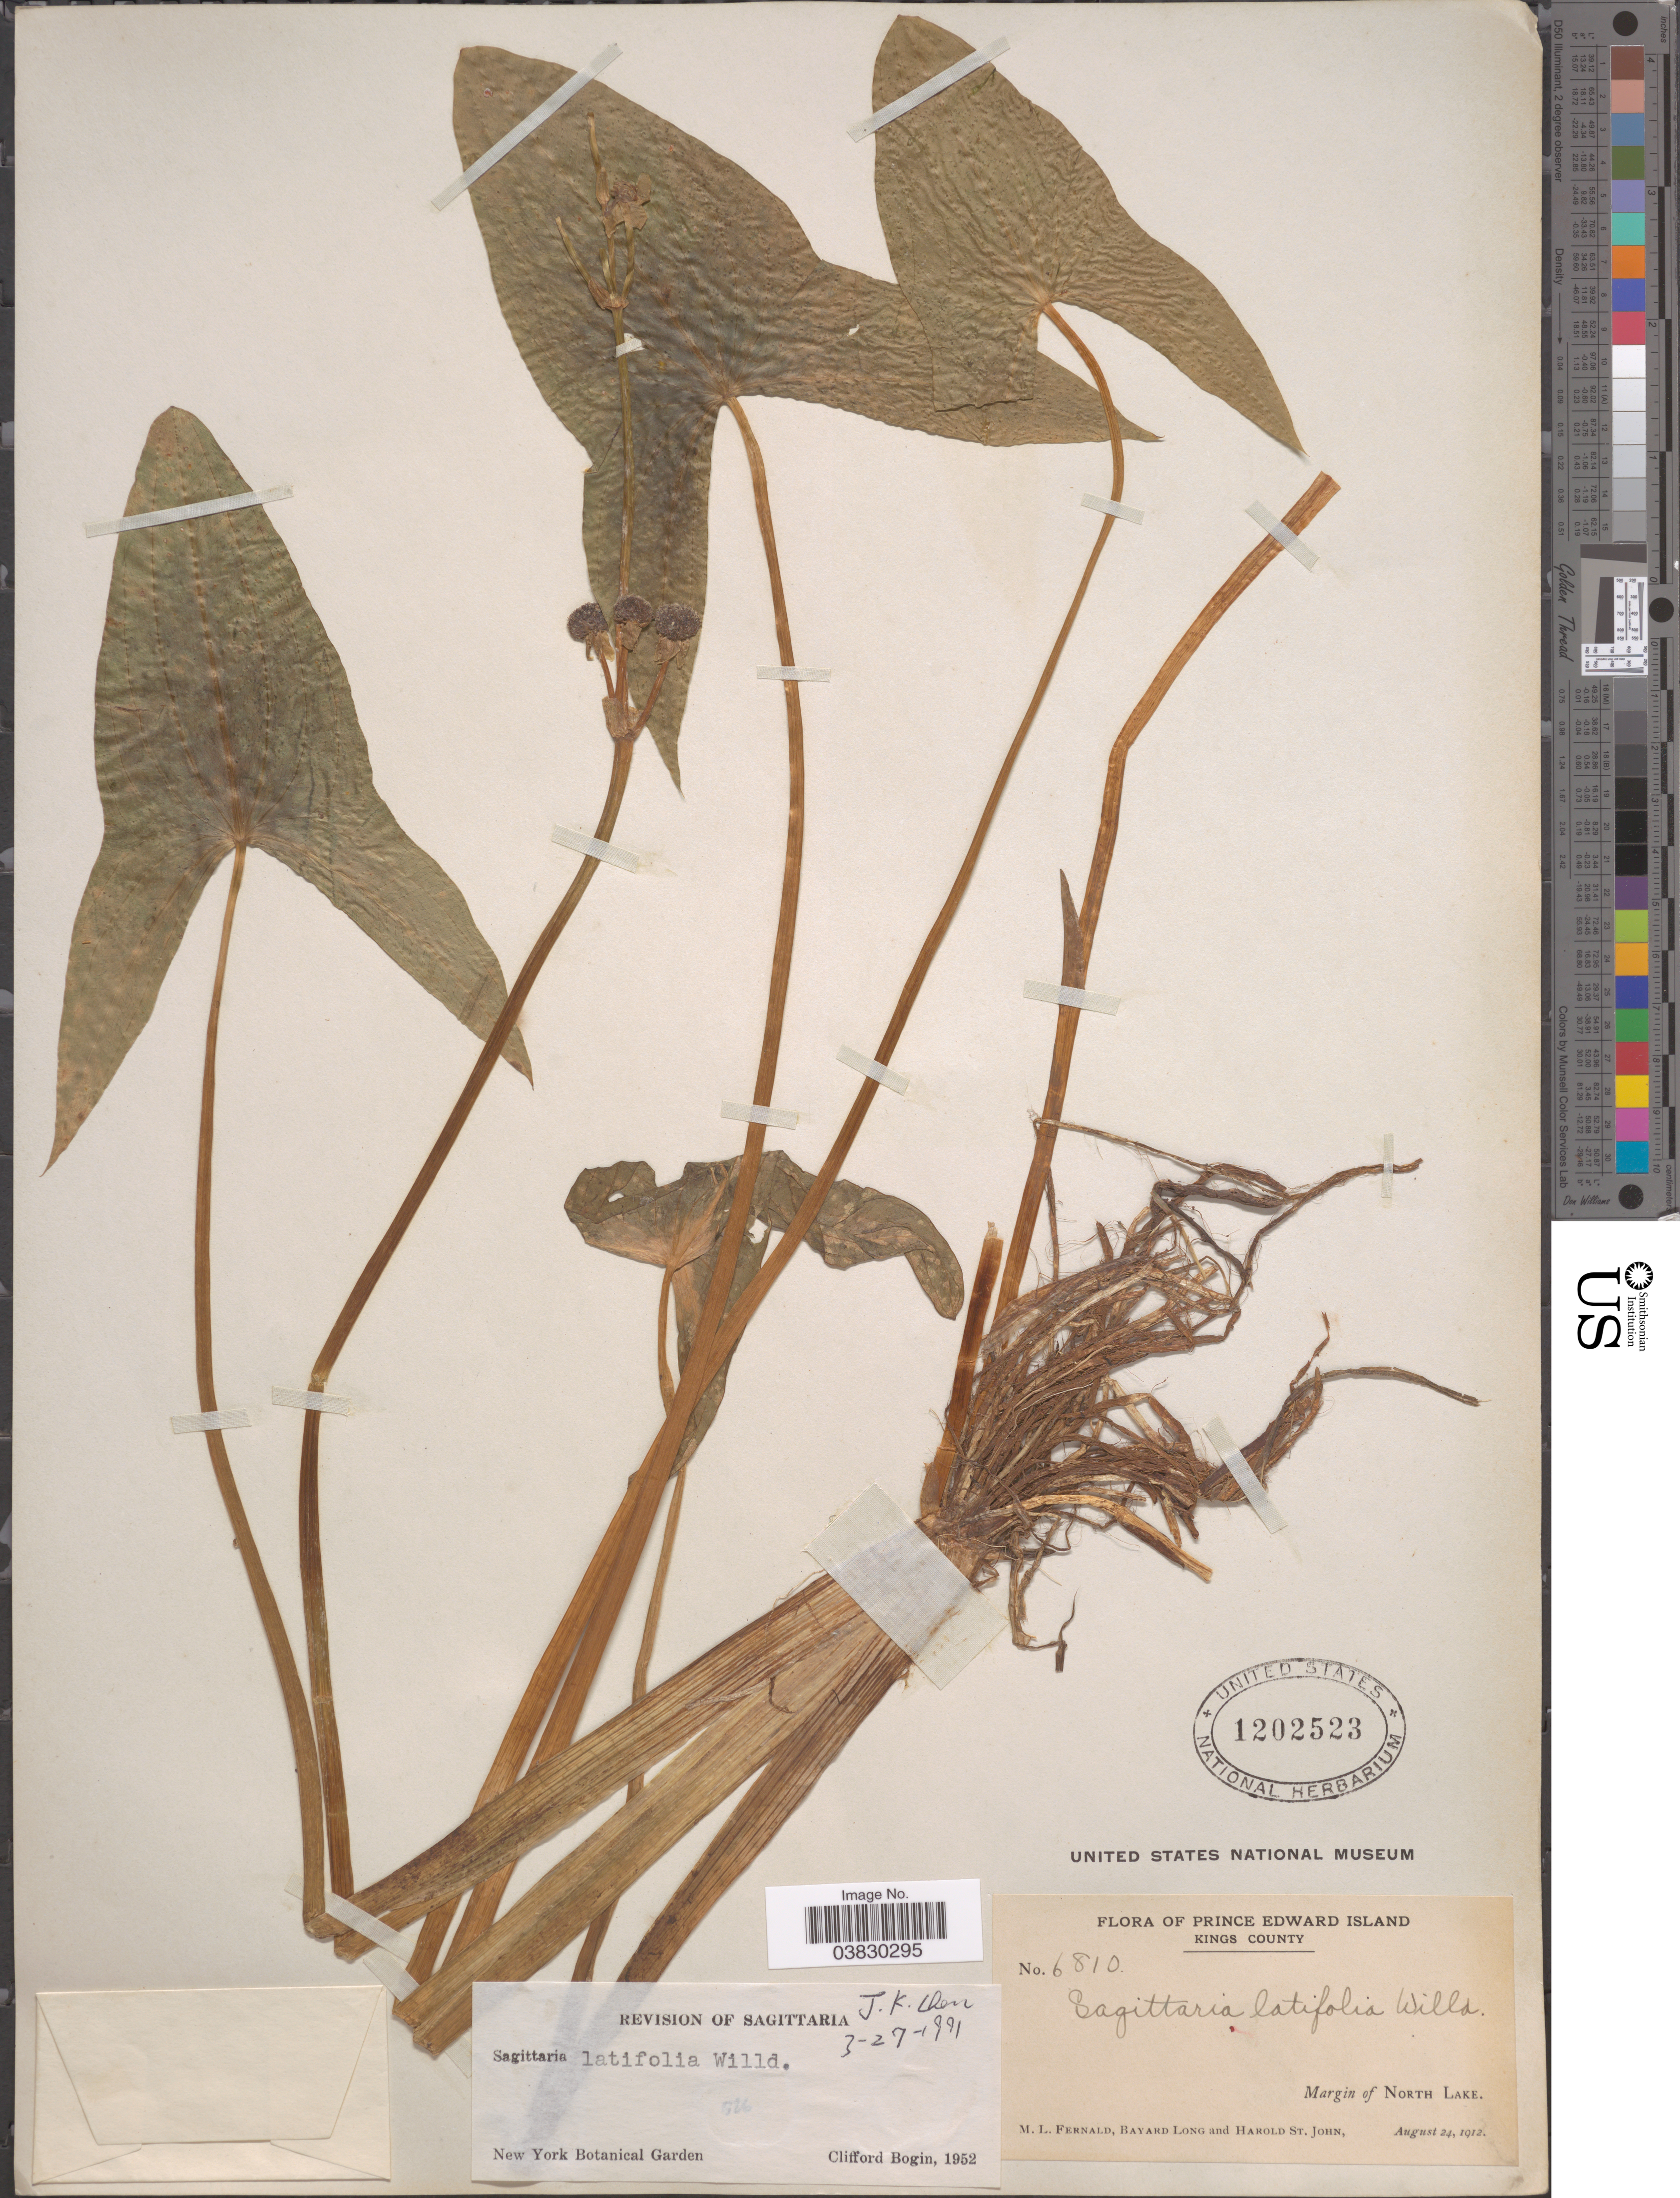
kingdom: Plantae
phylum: Tracheophyta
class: Liliopsida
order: Alismatales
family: Alismataceae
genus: Sagittaria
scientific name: Sagittaria latifolia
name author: Willd.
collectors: M. L. Fernald, B. Long & H. St. John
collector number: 6810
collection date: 1912-08-24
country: Canada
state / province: Prince Edward Island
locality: Kings County. Margin of North Lake.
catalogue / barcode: US 1202523